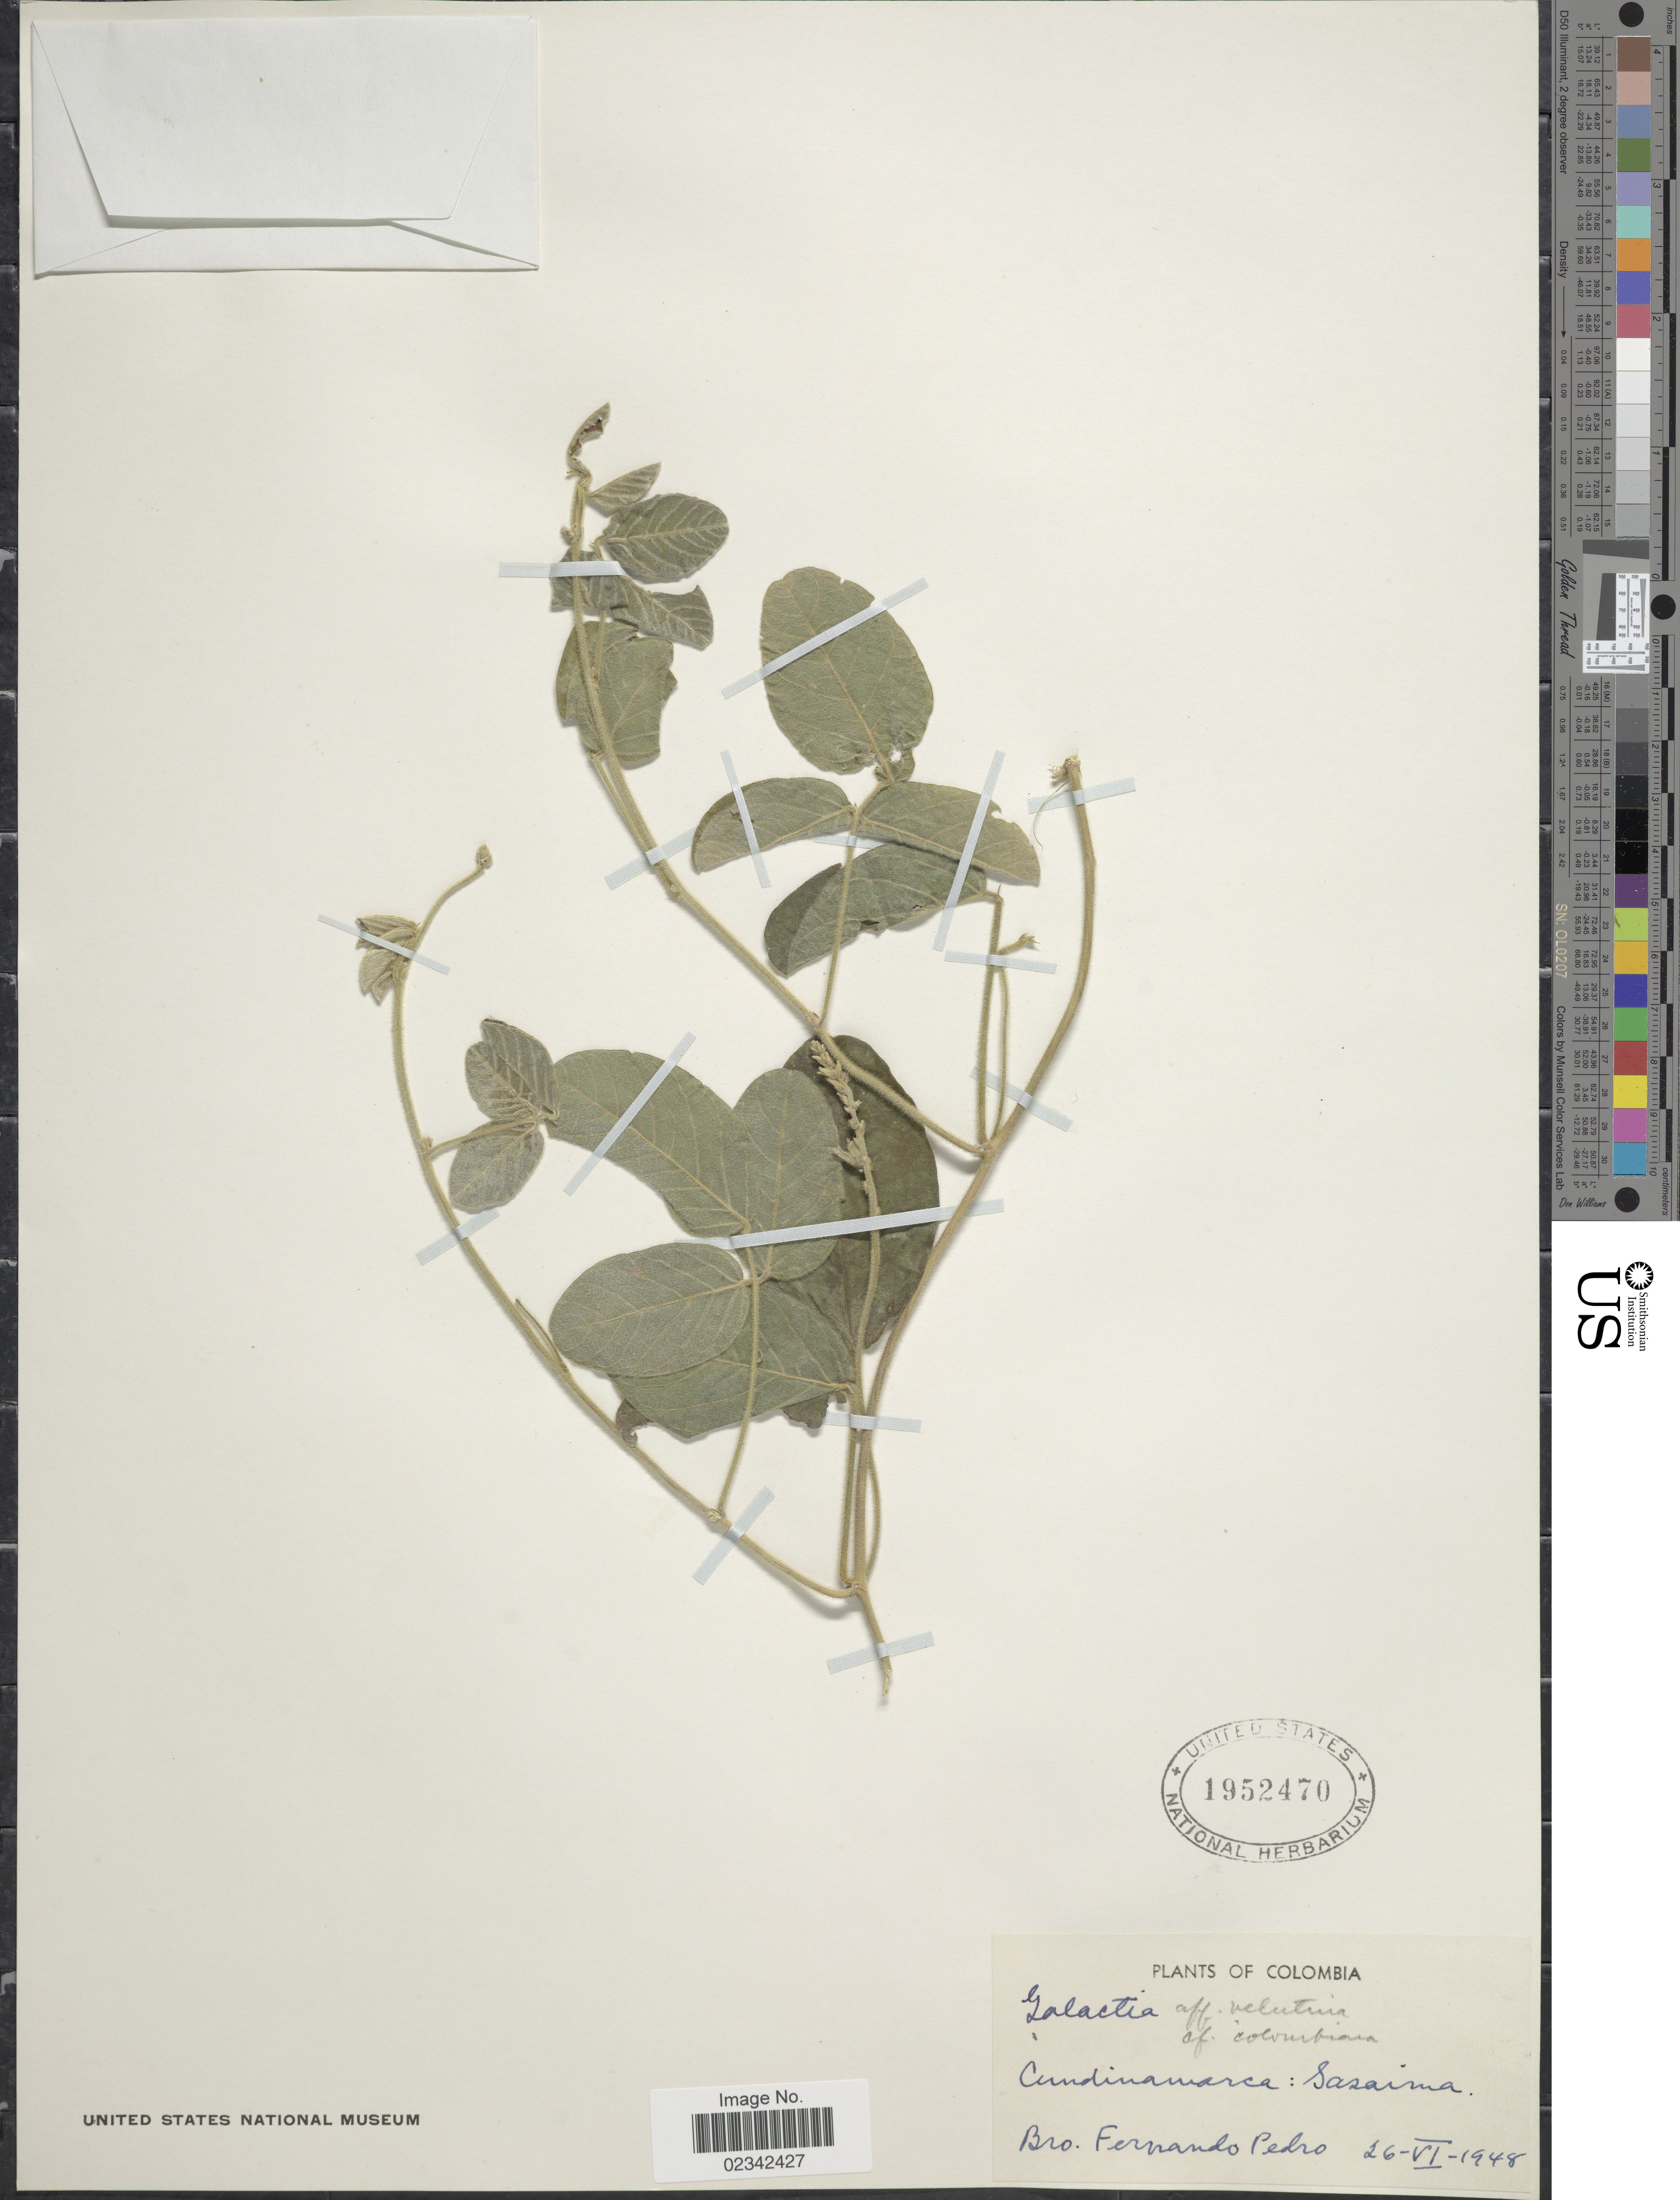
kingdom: Plantae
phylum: Tracheophyta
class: Magnoliopsida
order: Fabales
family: Fabaceae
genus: Galactia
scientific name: Galactia striata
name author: (Jacq.) Urb.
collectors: H. Fernando Pedro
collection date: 1948-06-26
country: Colombia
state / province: Cundinamarca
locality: Sazaima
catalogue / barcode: US 1952470